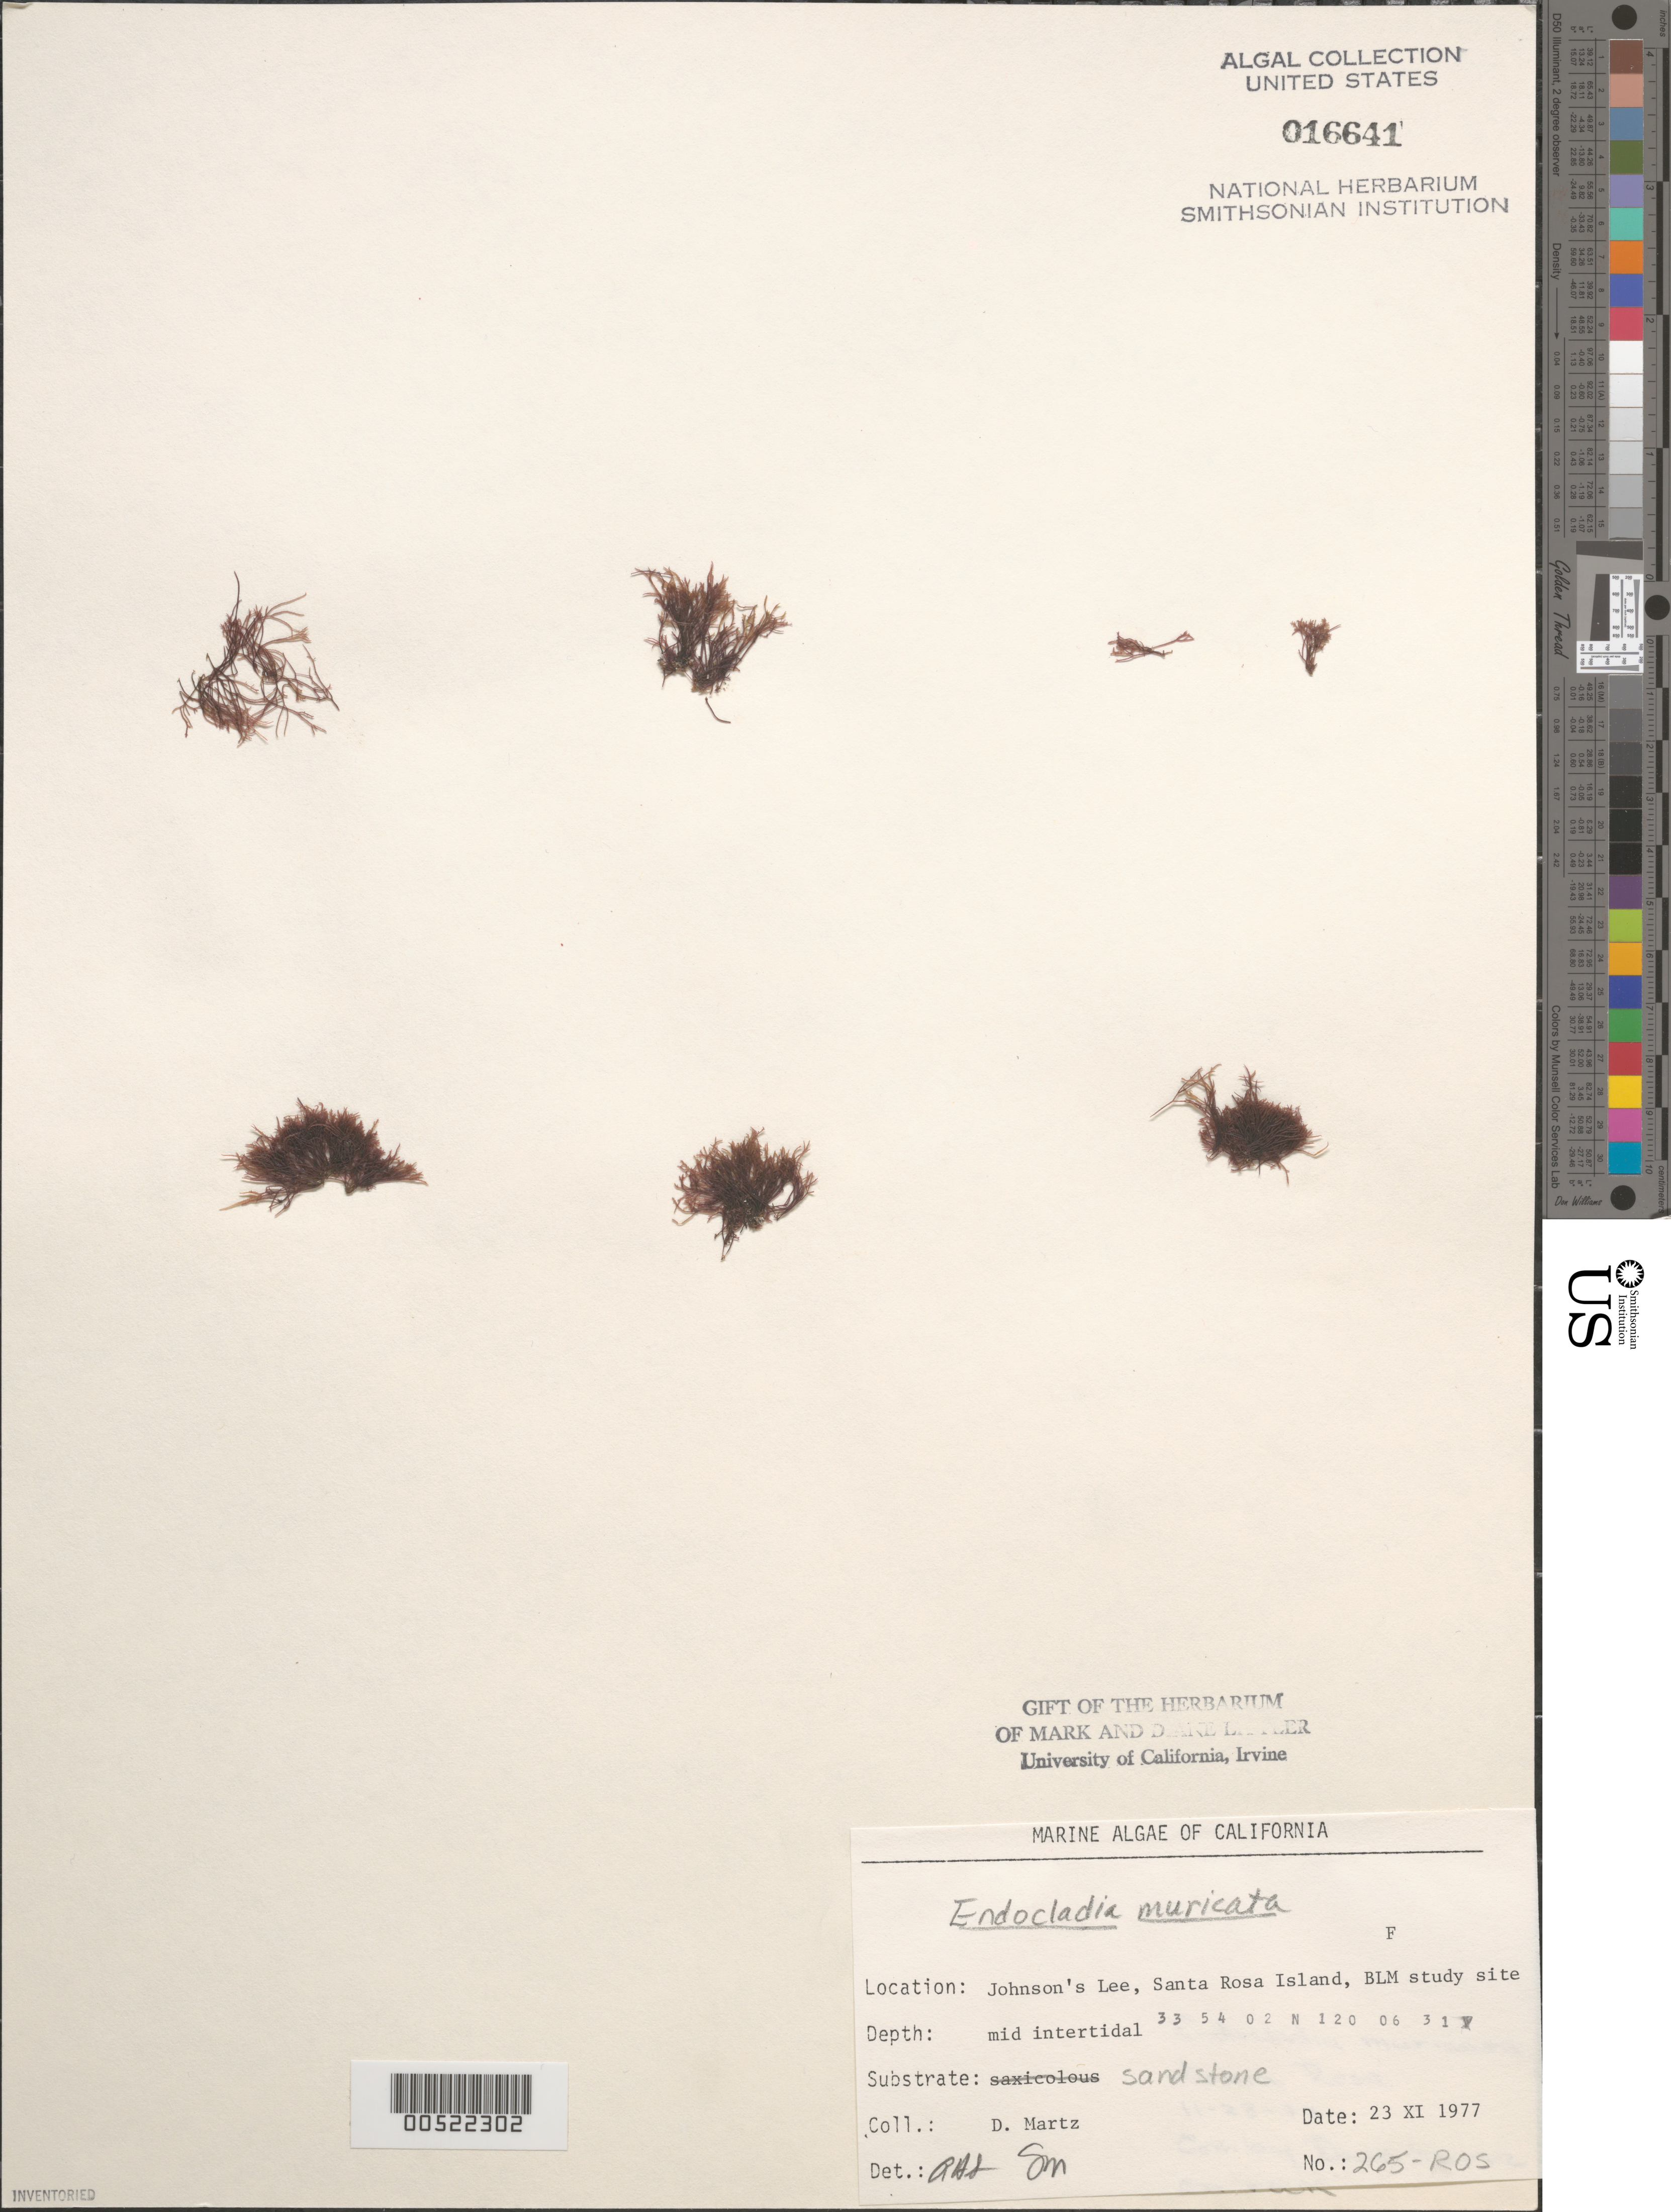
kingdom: Plantae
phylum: Rhodophyta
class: Florideophyceae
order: Gigartinales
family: Endocladiaceae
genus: Endocladia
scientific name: Endocladia muricata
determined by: Sims, Robert H.; Murray, S. N.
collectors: D. Martz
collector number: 265-ros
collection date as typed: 23 Nov 1977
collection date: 1977-11-23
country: United States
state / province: California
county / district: Santa Barbara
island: Santa Rosa Island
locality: Johnson's Lee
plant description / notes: BLM-SOCALBIGHT Rocky Intertidal Survey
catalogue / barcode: US 16641